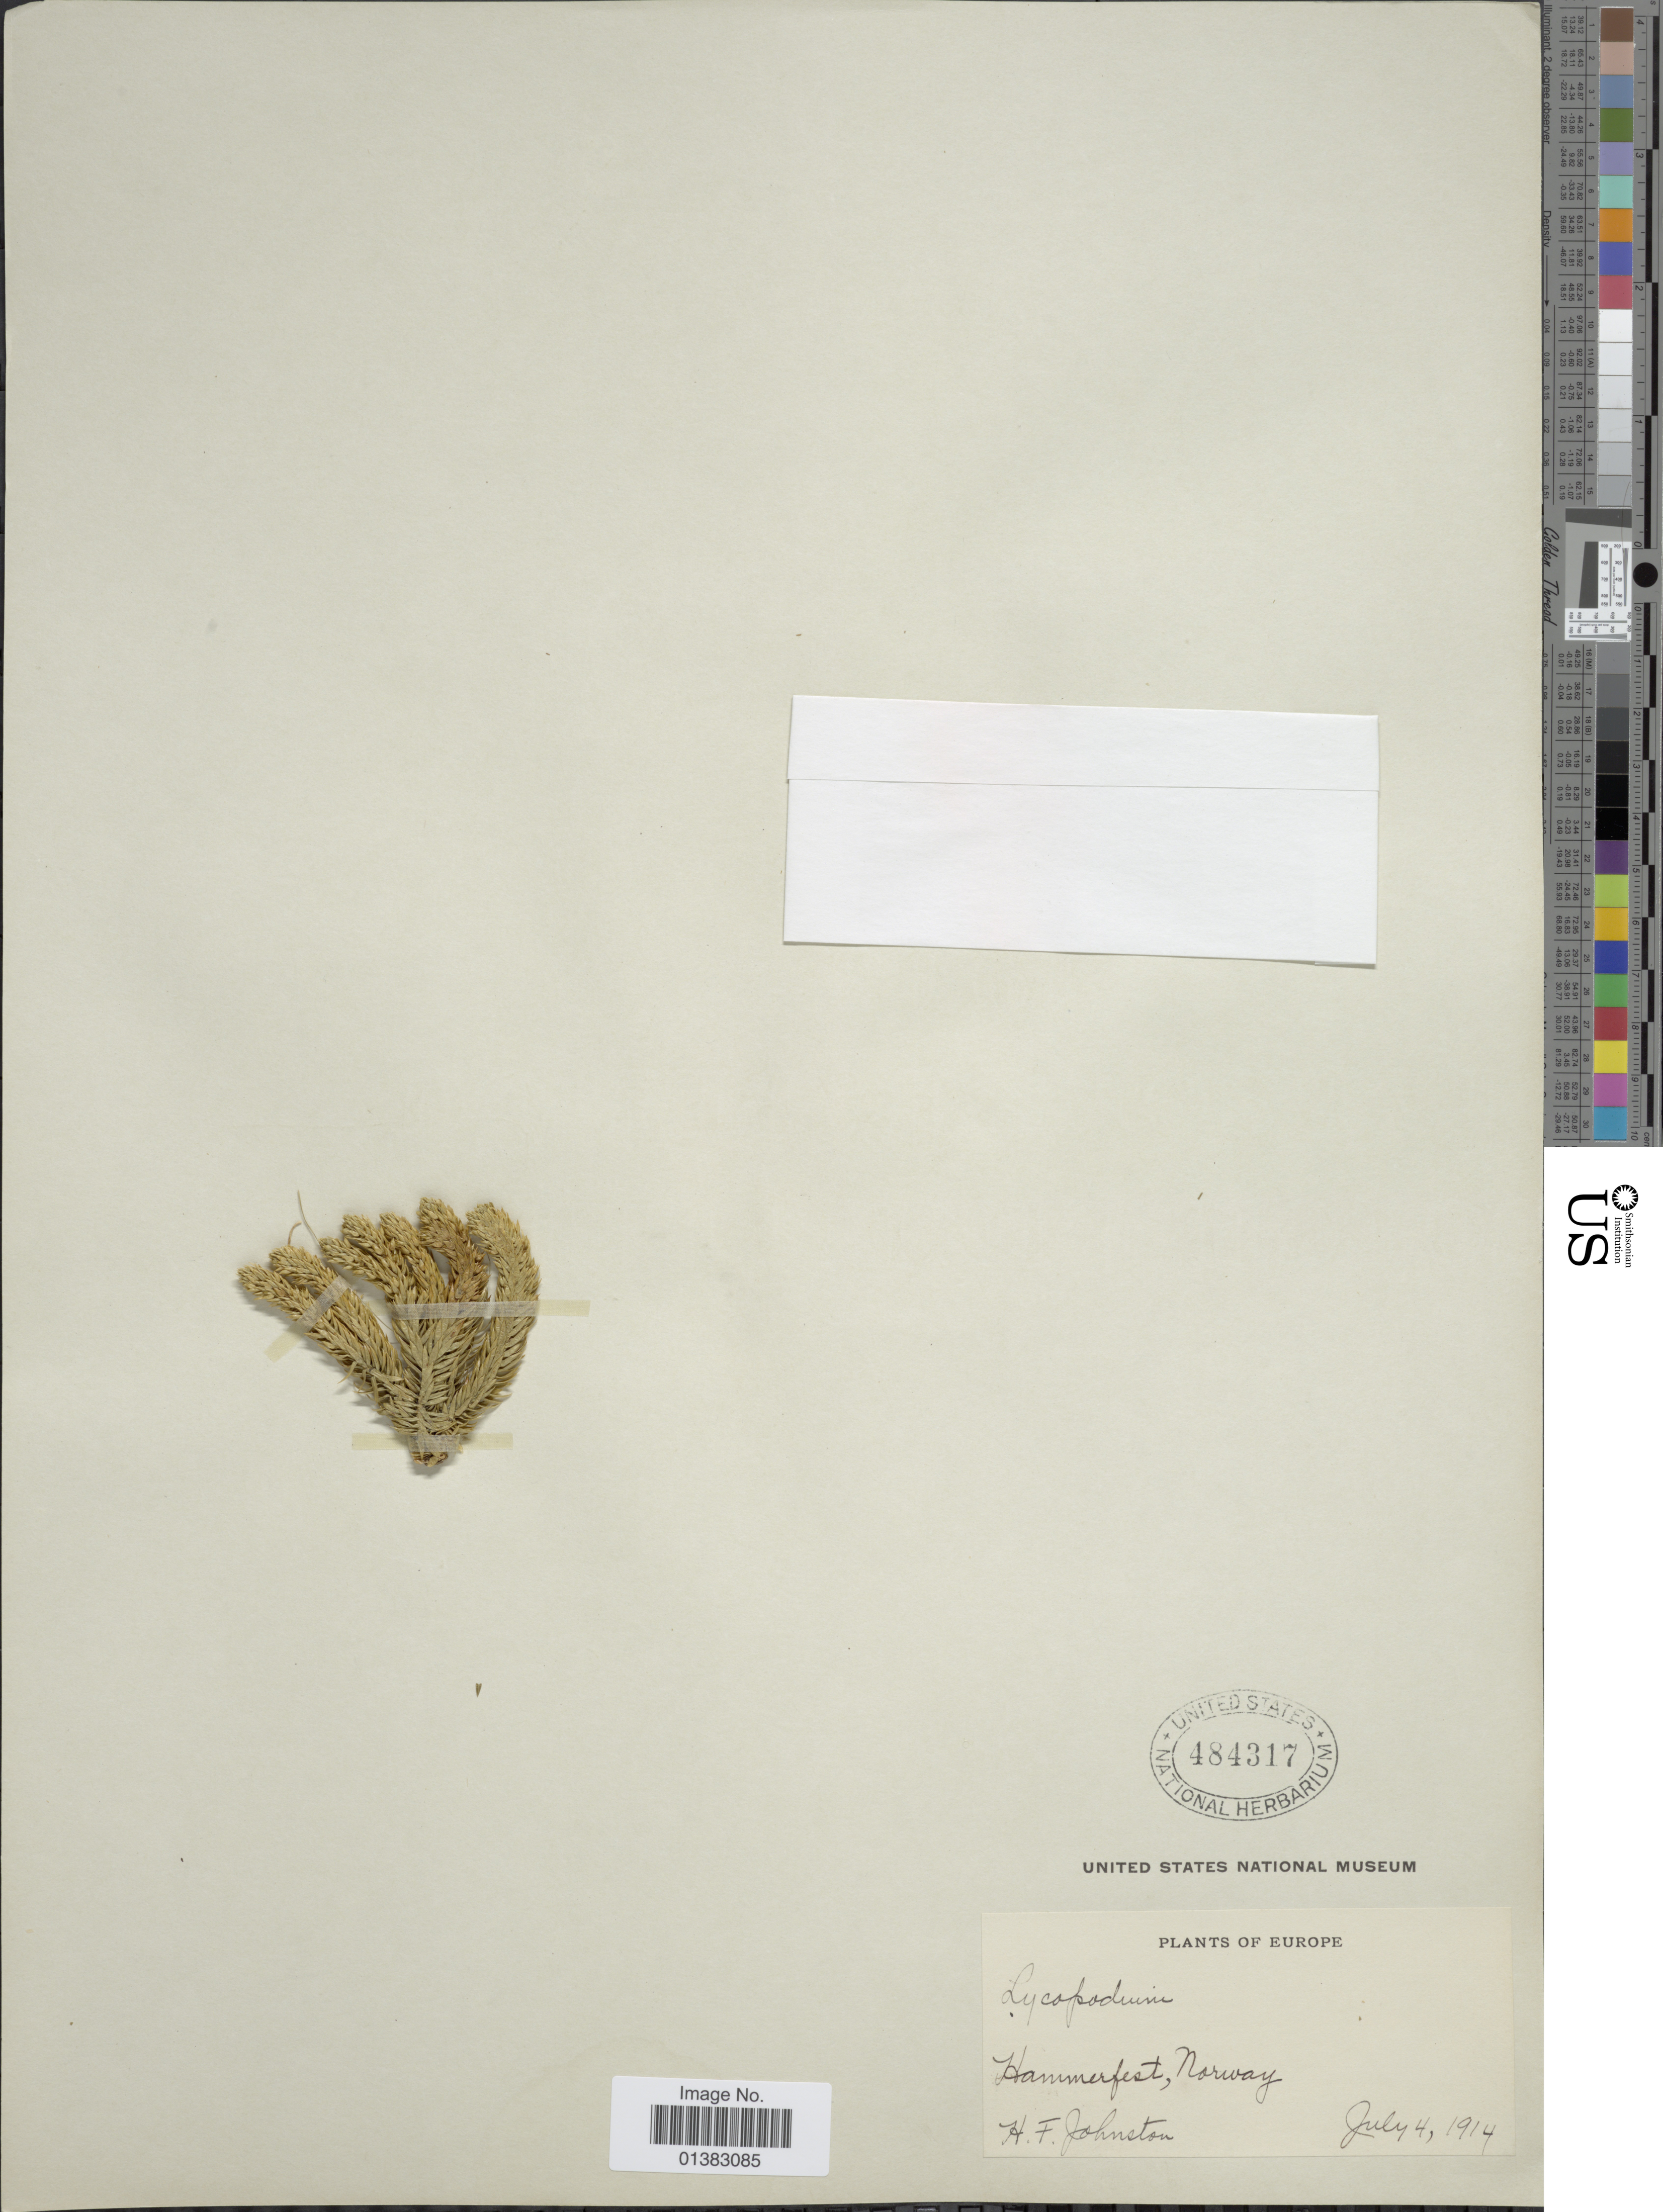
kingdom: Plantae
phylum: Tracheophyta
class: Lycopodiopsida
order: Lycopodiales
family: Lycopodiaceae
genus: Huperzia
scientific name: Huperzia selago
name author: (L.) Bernh. ex Schrank & Mart.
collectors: H. Johnston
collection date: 1914-07-04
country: Norway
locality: Hammerfest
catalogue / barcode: US 484317